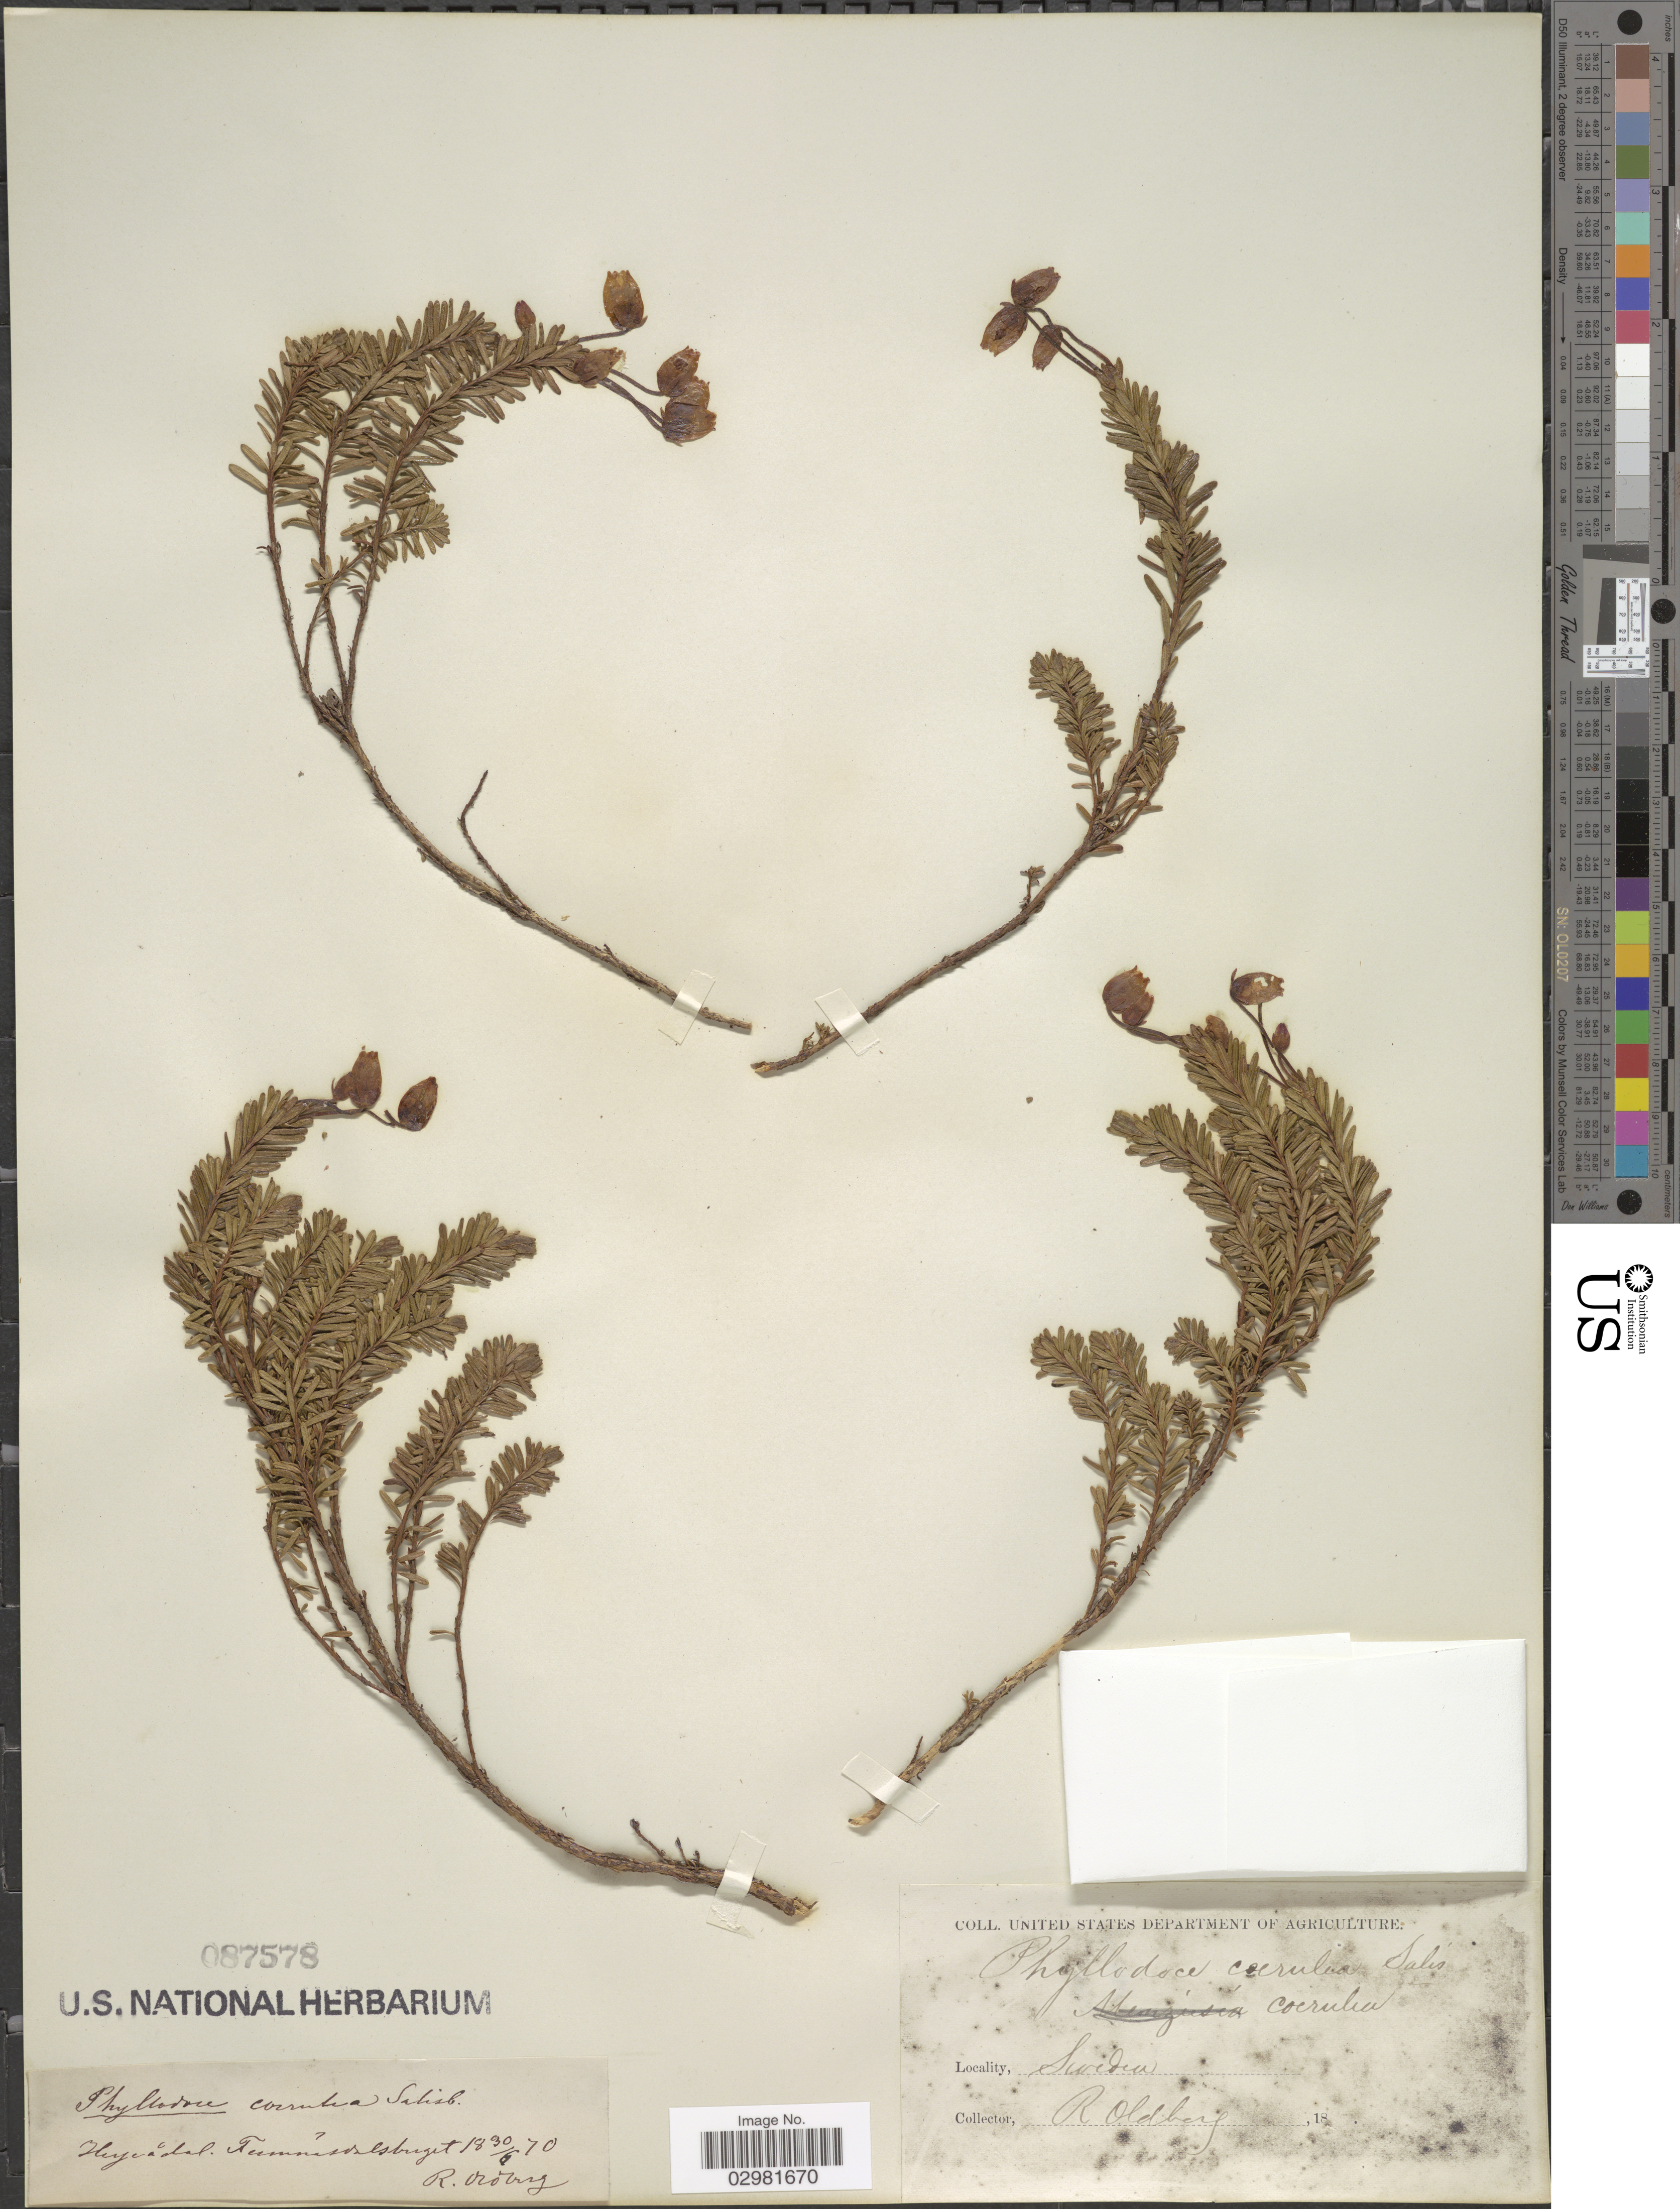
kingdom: Plantae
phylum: Tracheophyta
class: Magnoliopsida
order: Ericales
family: Ericaceae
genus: Phyllodoce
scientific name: Phyllodoce caerulea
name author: (L.) Bab.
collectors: R. Oldberg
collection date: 1870-06-30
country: Sweden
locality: Heyendal. Funnasdalsburget.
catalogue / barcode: US 87578